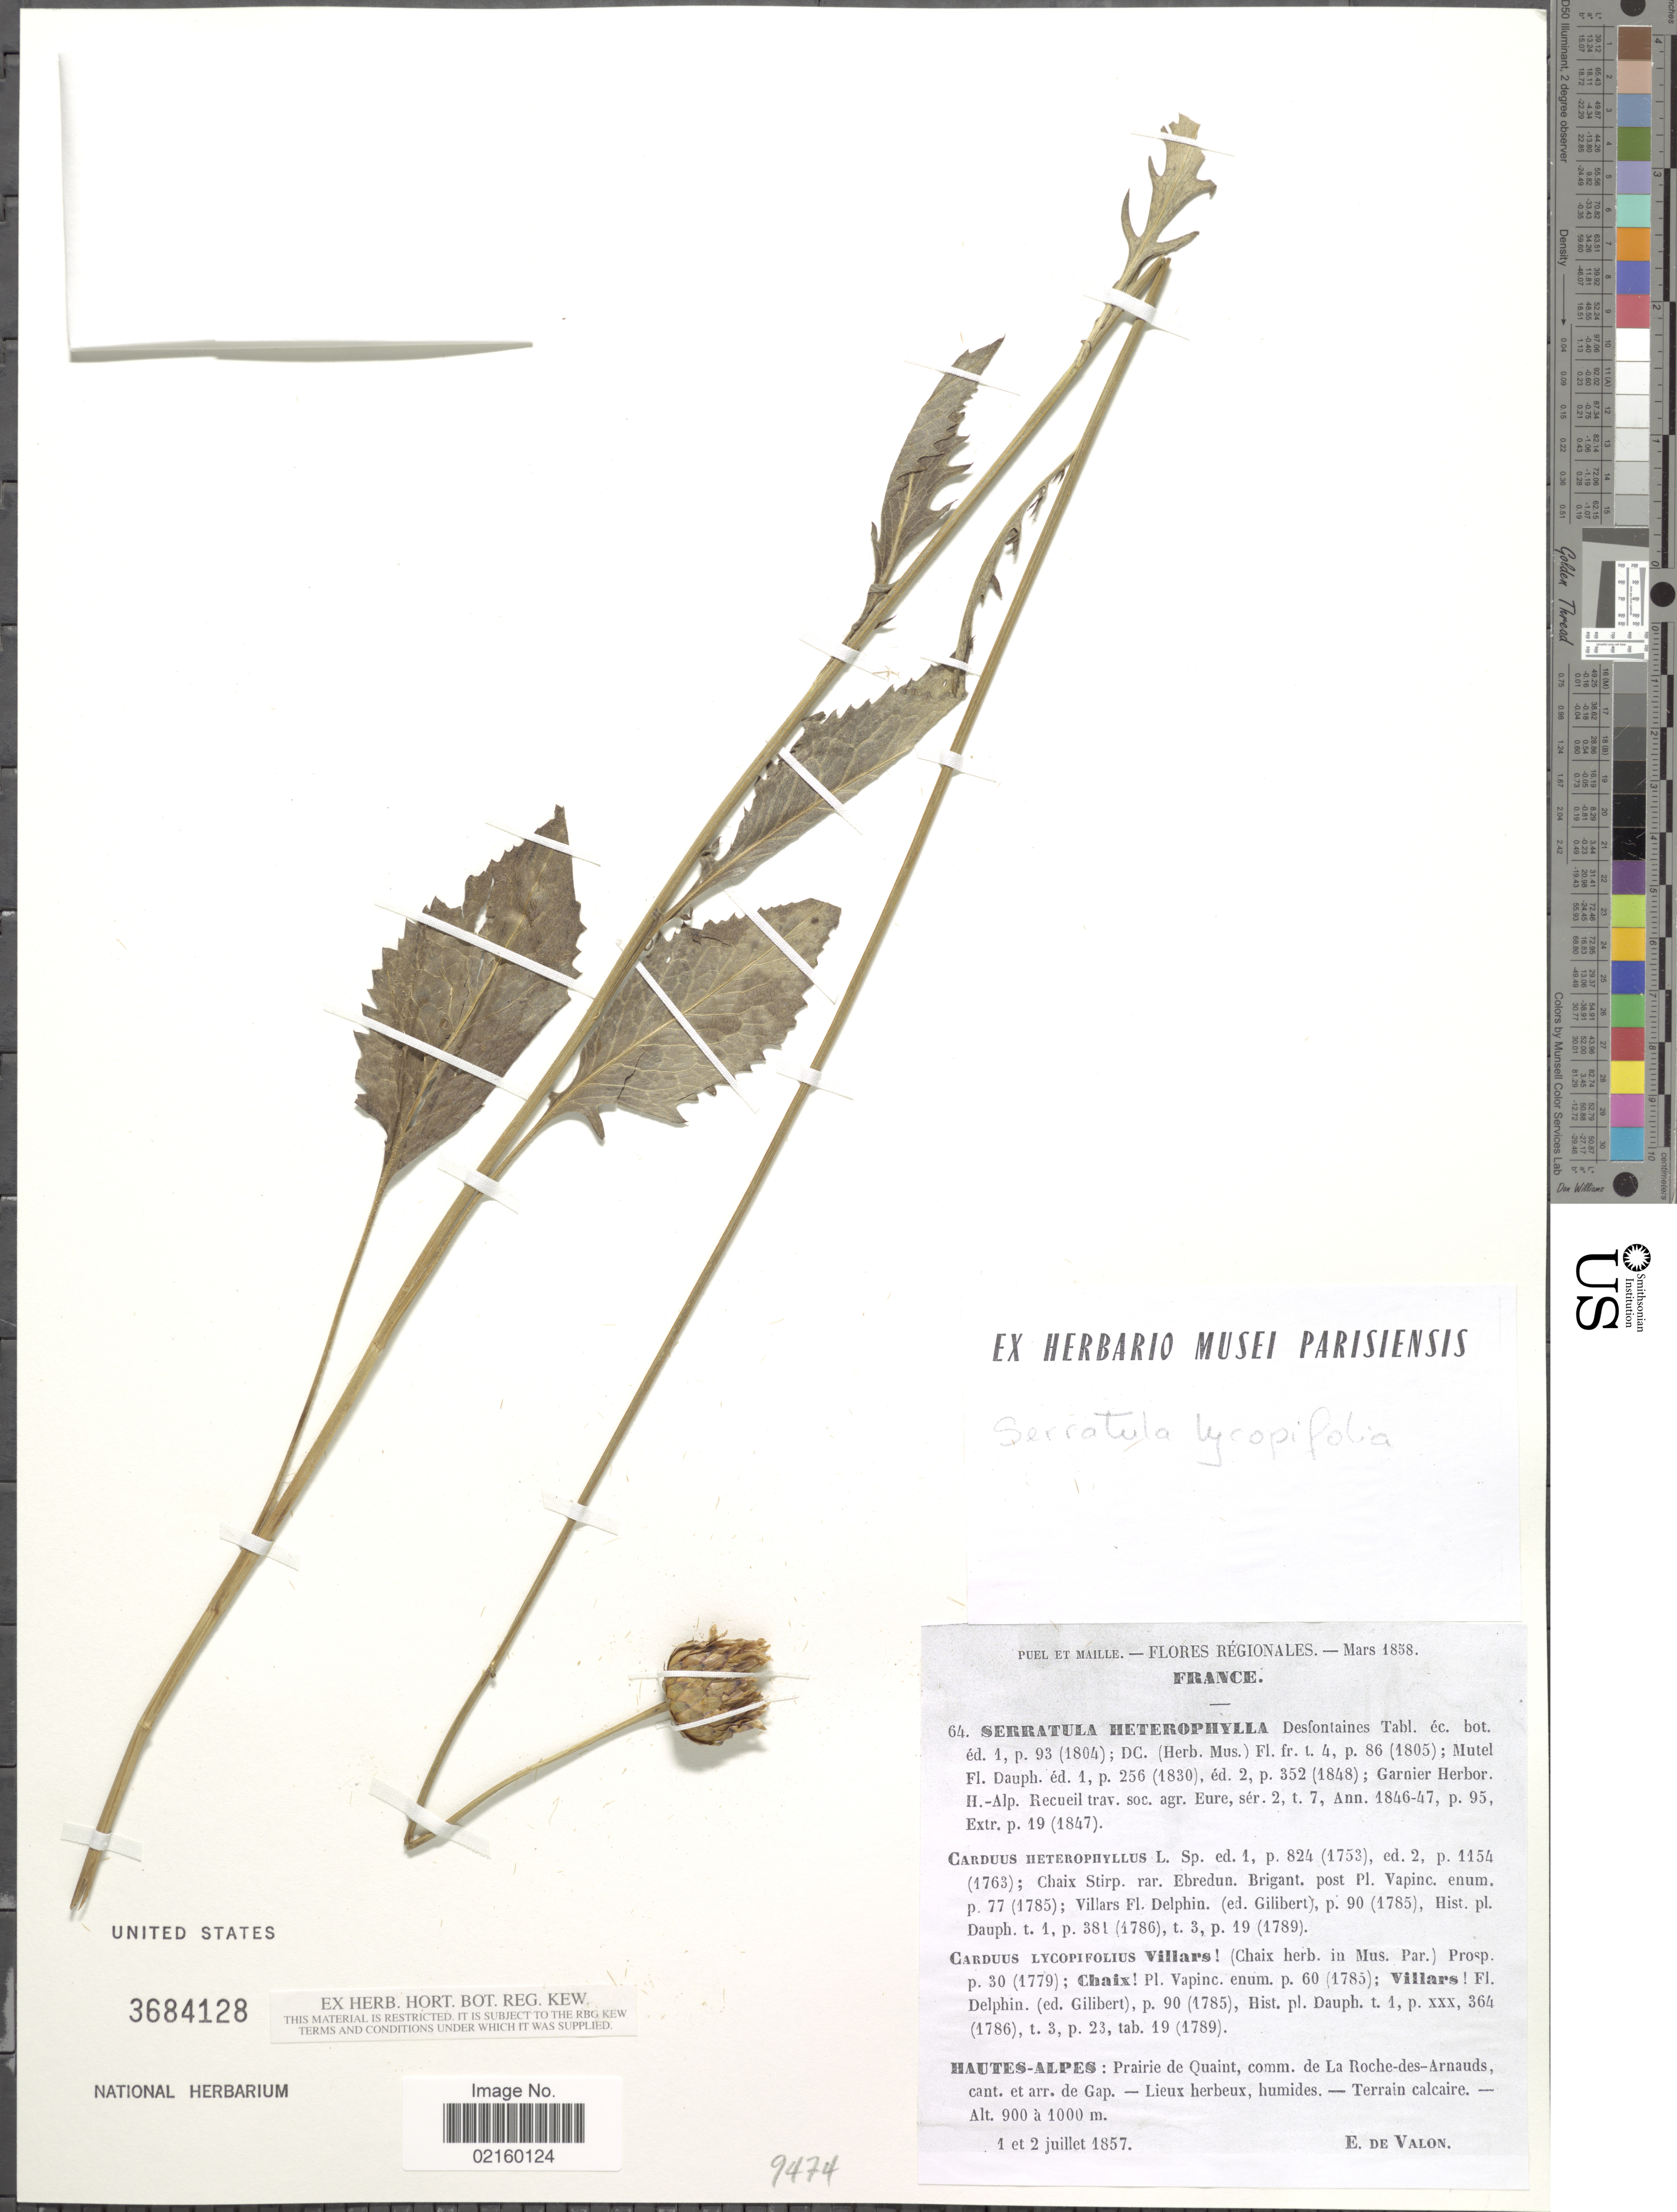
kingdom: Plantae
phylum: Tracheophyta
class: Magnoliopsida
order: Asterales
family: Asteraceae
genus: Serratula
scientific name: Serratula lycopifolia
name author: (Vill.) A. Kern.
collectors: E. Valon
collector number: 64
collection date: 1857-07-01/1857-07-02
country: France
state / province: Provence-Alpes-Côte d'Azur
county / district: Hautes-Alpes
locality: Hautes-Alpes, Prairie de Quaint, comm. de La Roche-des-Arnauds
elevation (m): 900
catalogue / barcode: US 3684128